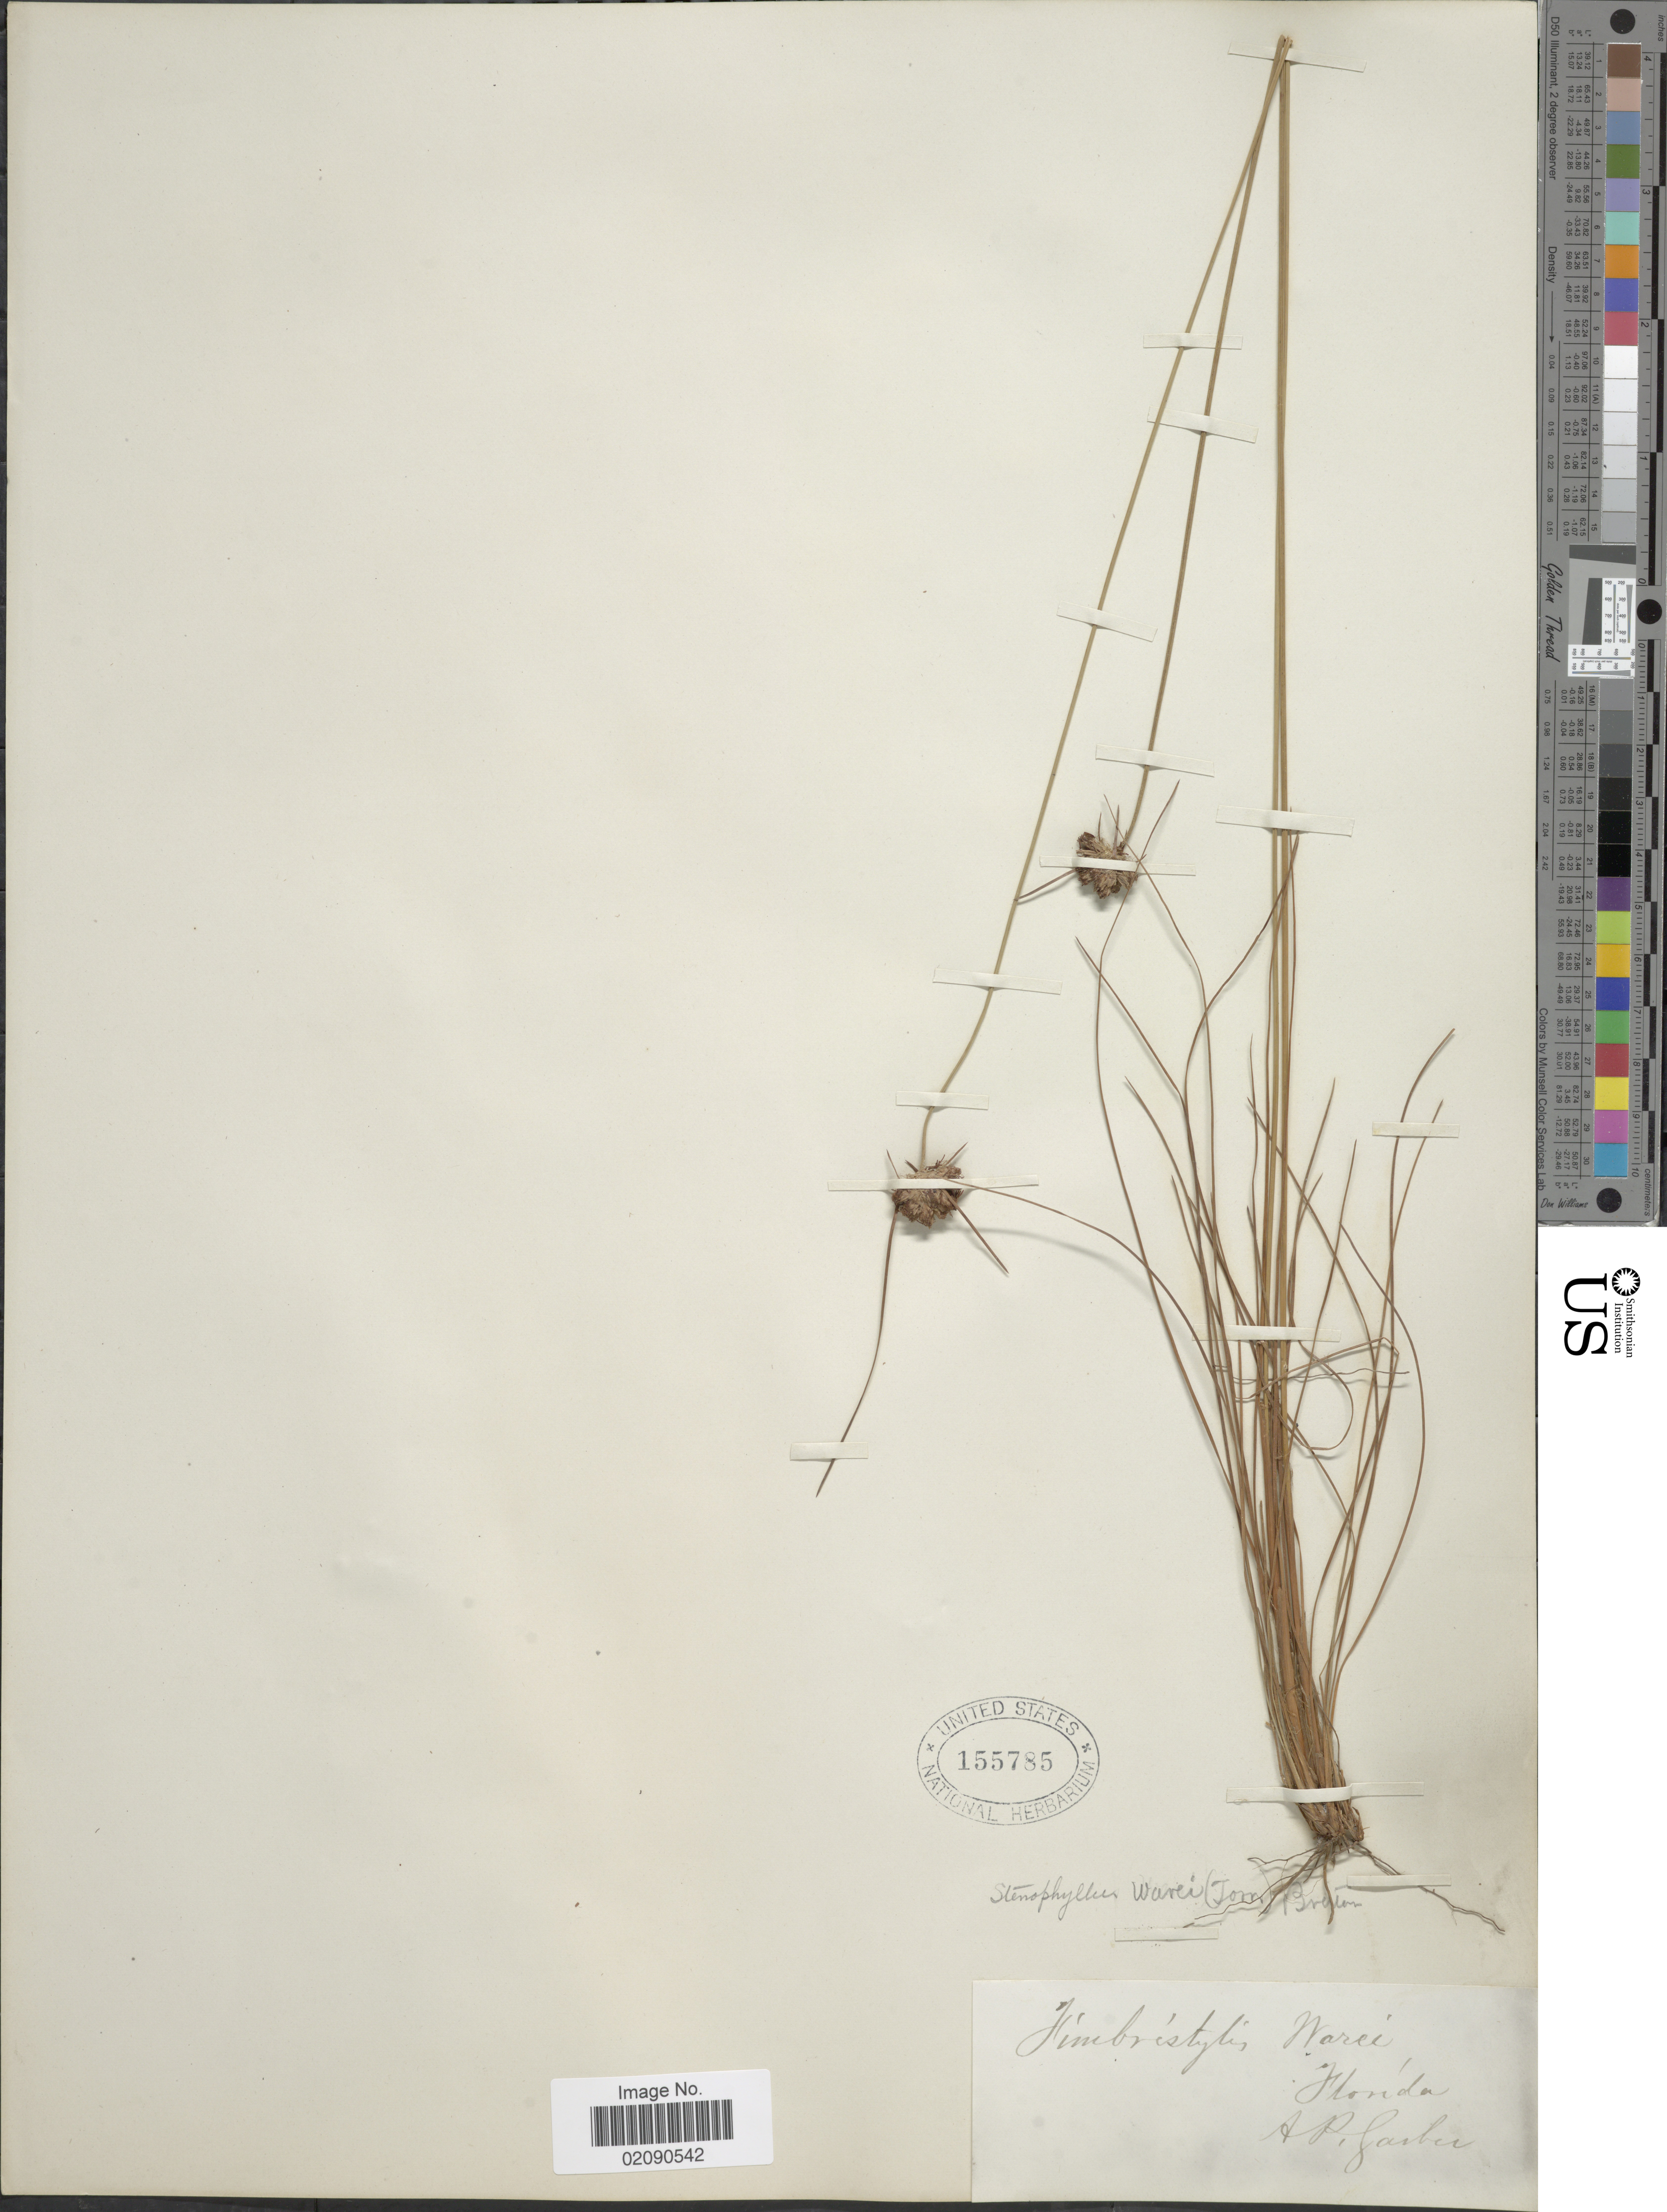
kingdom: Plantae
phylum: Tracheophyta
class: Liliopsida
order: Poales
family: Cyperaceae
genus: Bulbostylis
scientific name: Bulbostylis warei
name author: (Torr.) C.B. Clarke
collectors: A. P. Garber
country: United States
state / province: Florida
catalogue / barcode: US 155785